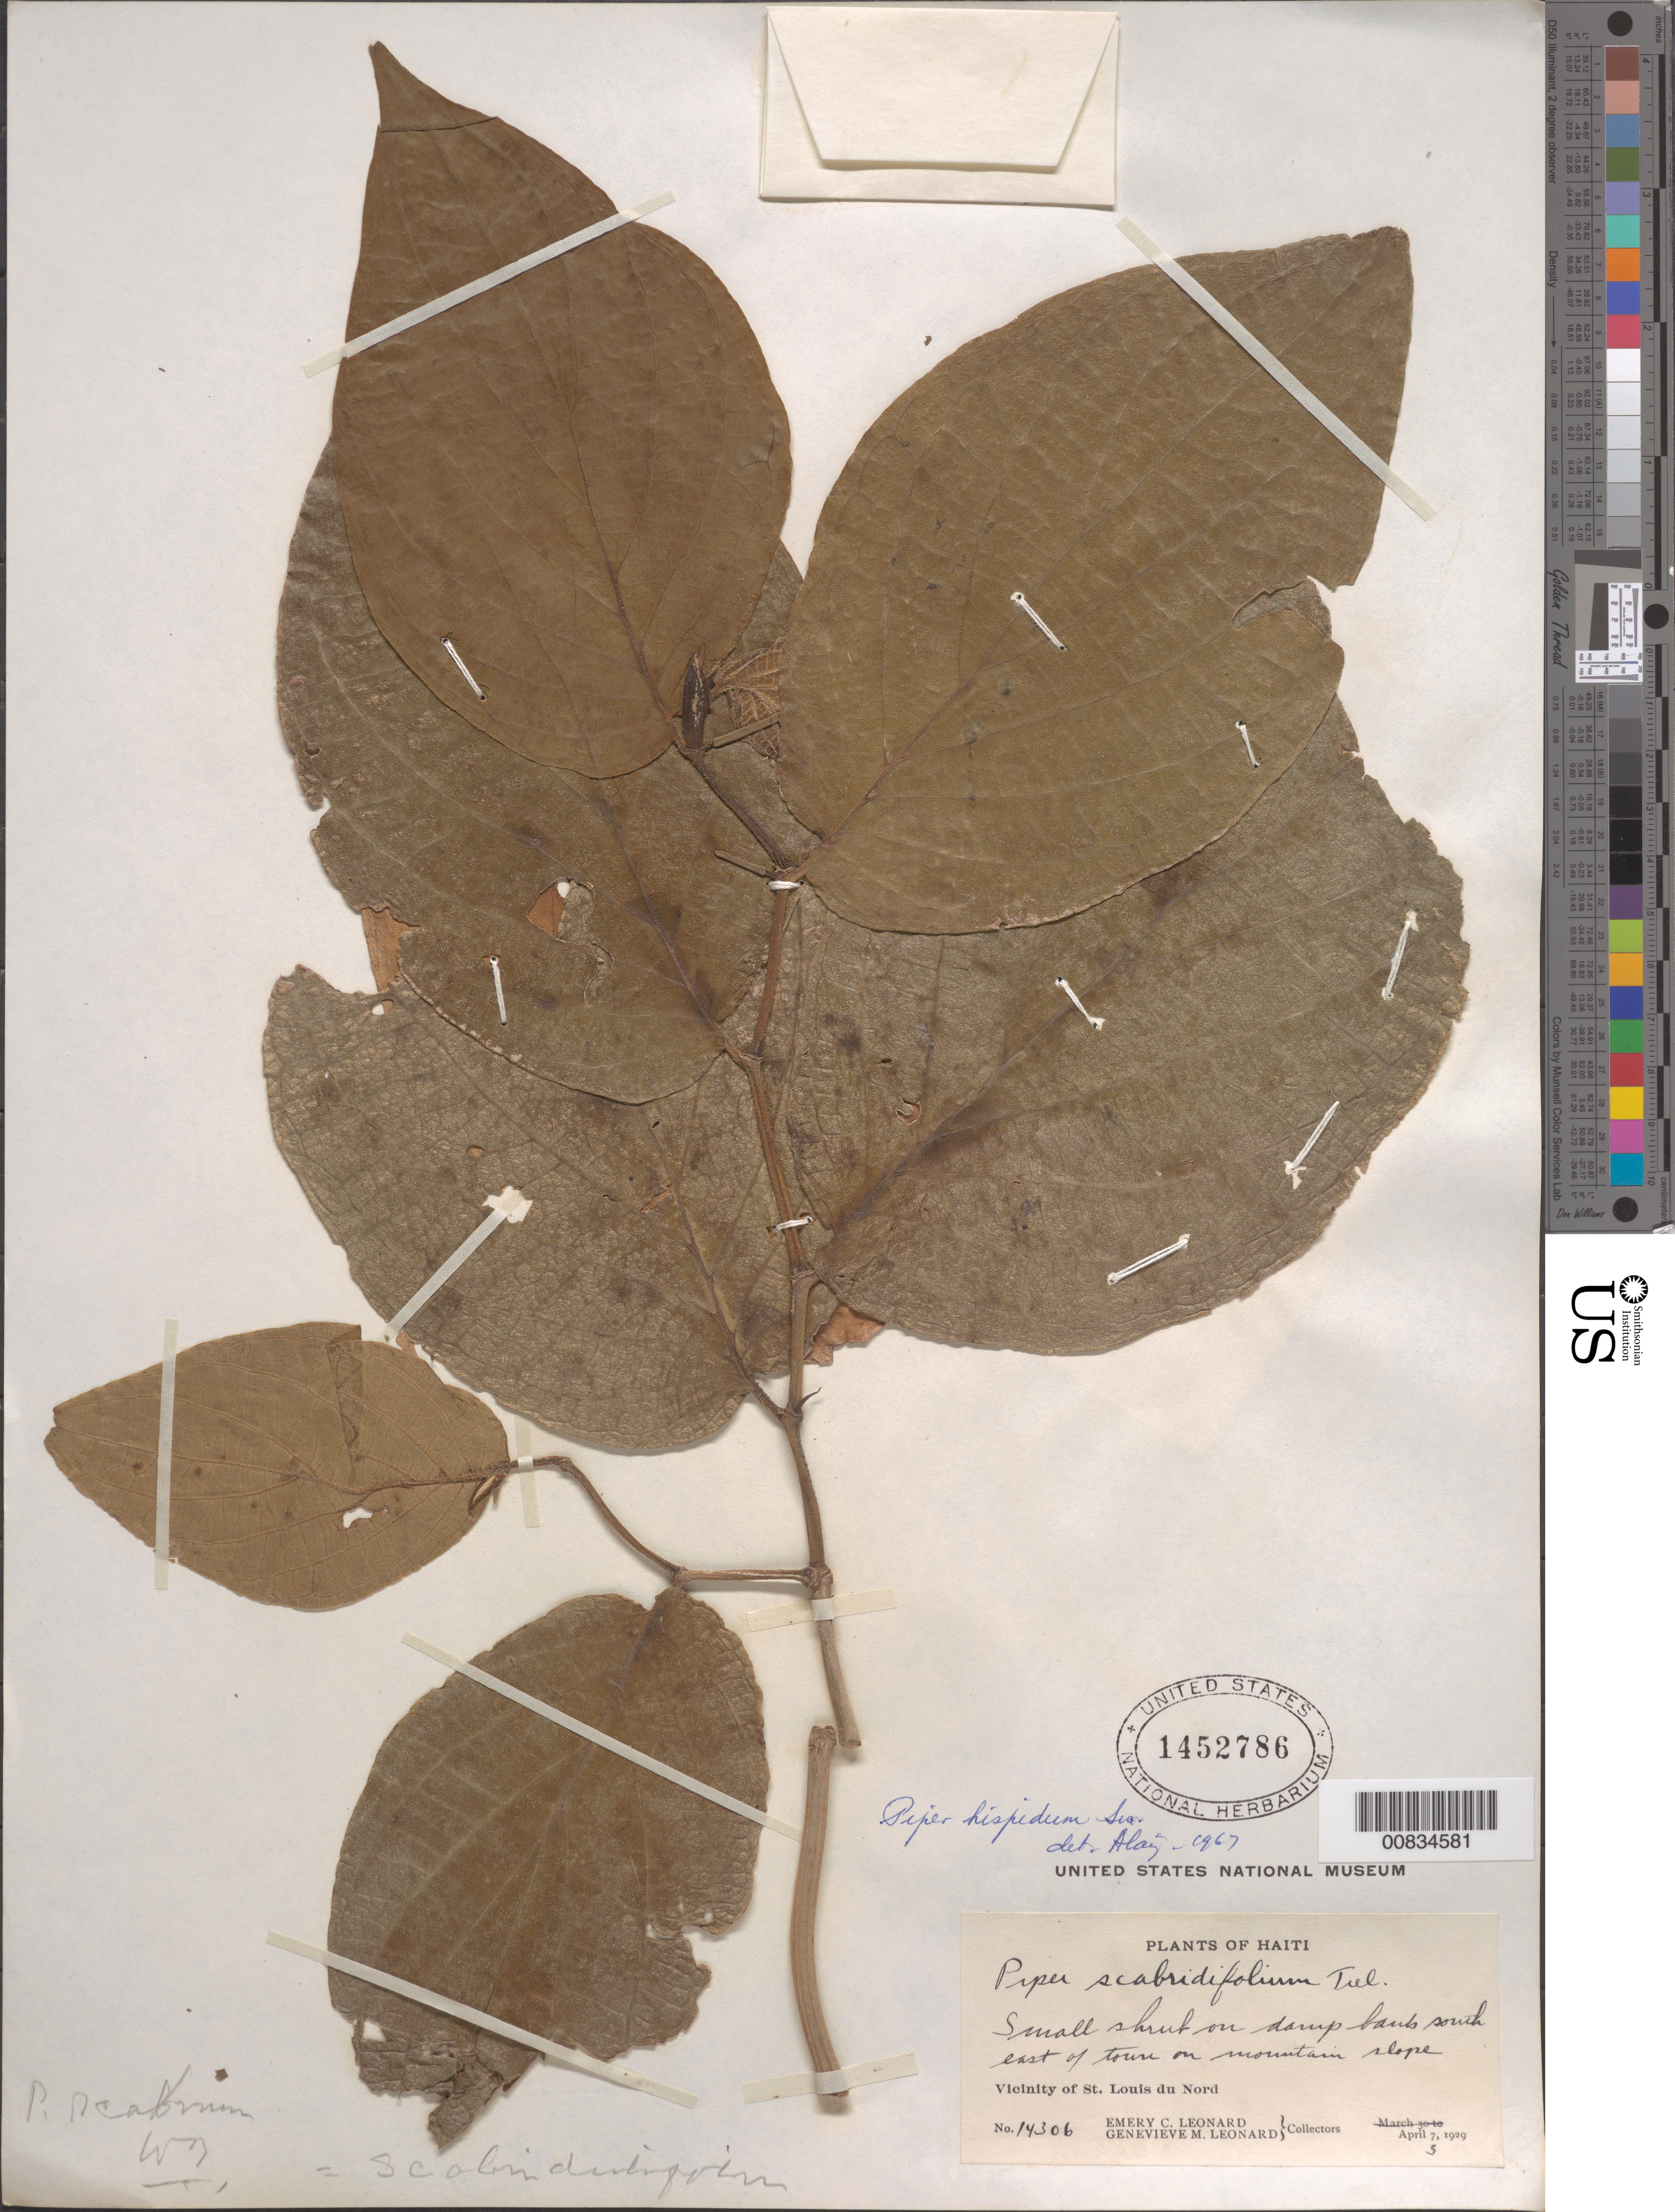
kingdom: Plantae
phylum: Tracheophyta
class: Magnoliopsida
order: Piperales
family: Piperaceae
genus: Piper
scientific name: Piper hispidum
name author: Sw.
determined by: Liogier, Alain H.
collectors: E. C. Leonard & G. M. Leonard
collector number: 14306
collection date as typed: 03 Apr 1929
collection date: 1929-04-03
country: Haiti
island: Hispaniola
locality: Vicinity of St. Louis du Nord. On damp bank south east of town on mountain slope.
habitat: Damp bank.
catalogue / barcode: US 1452786